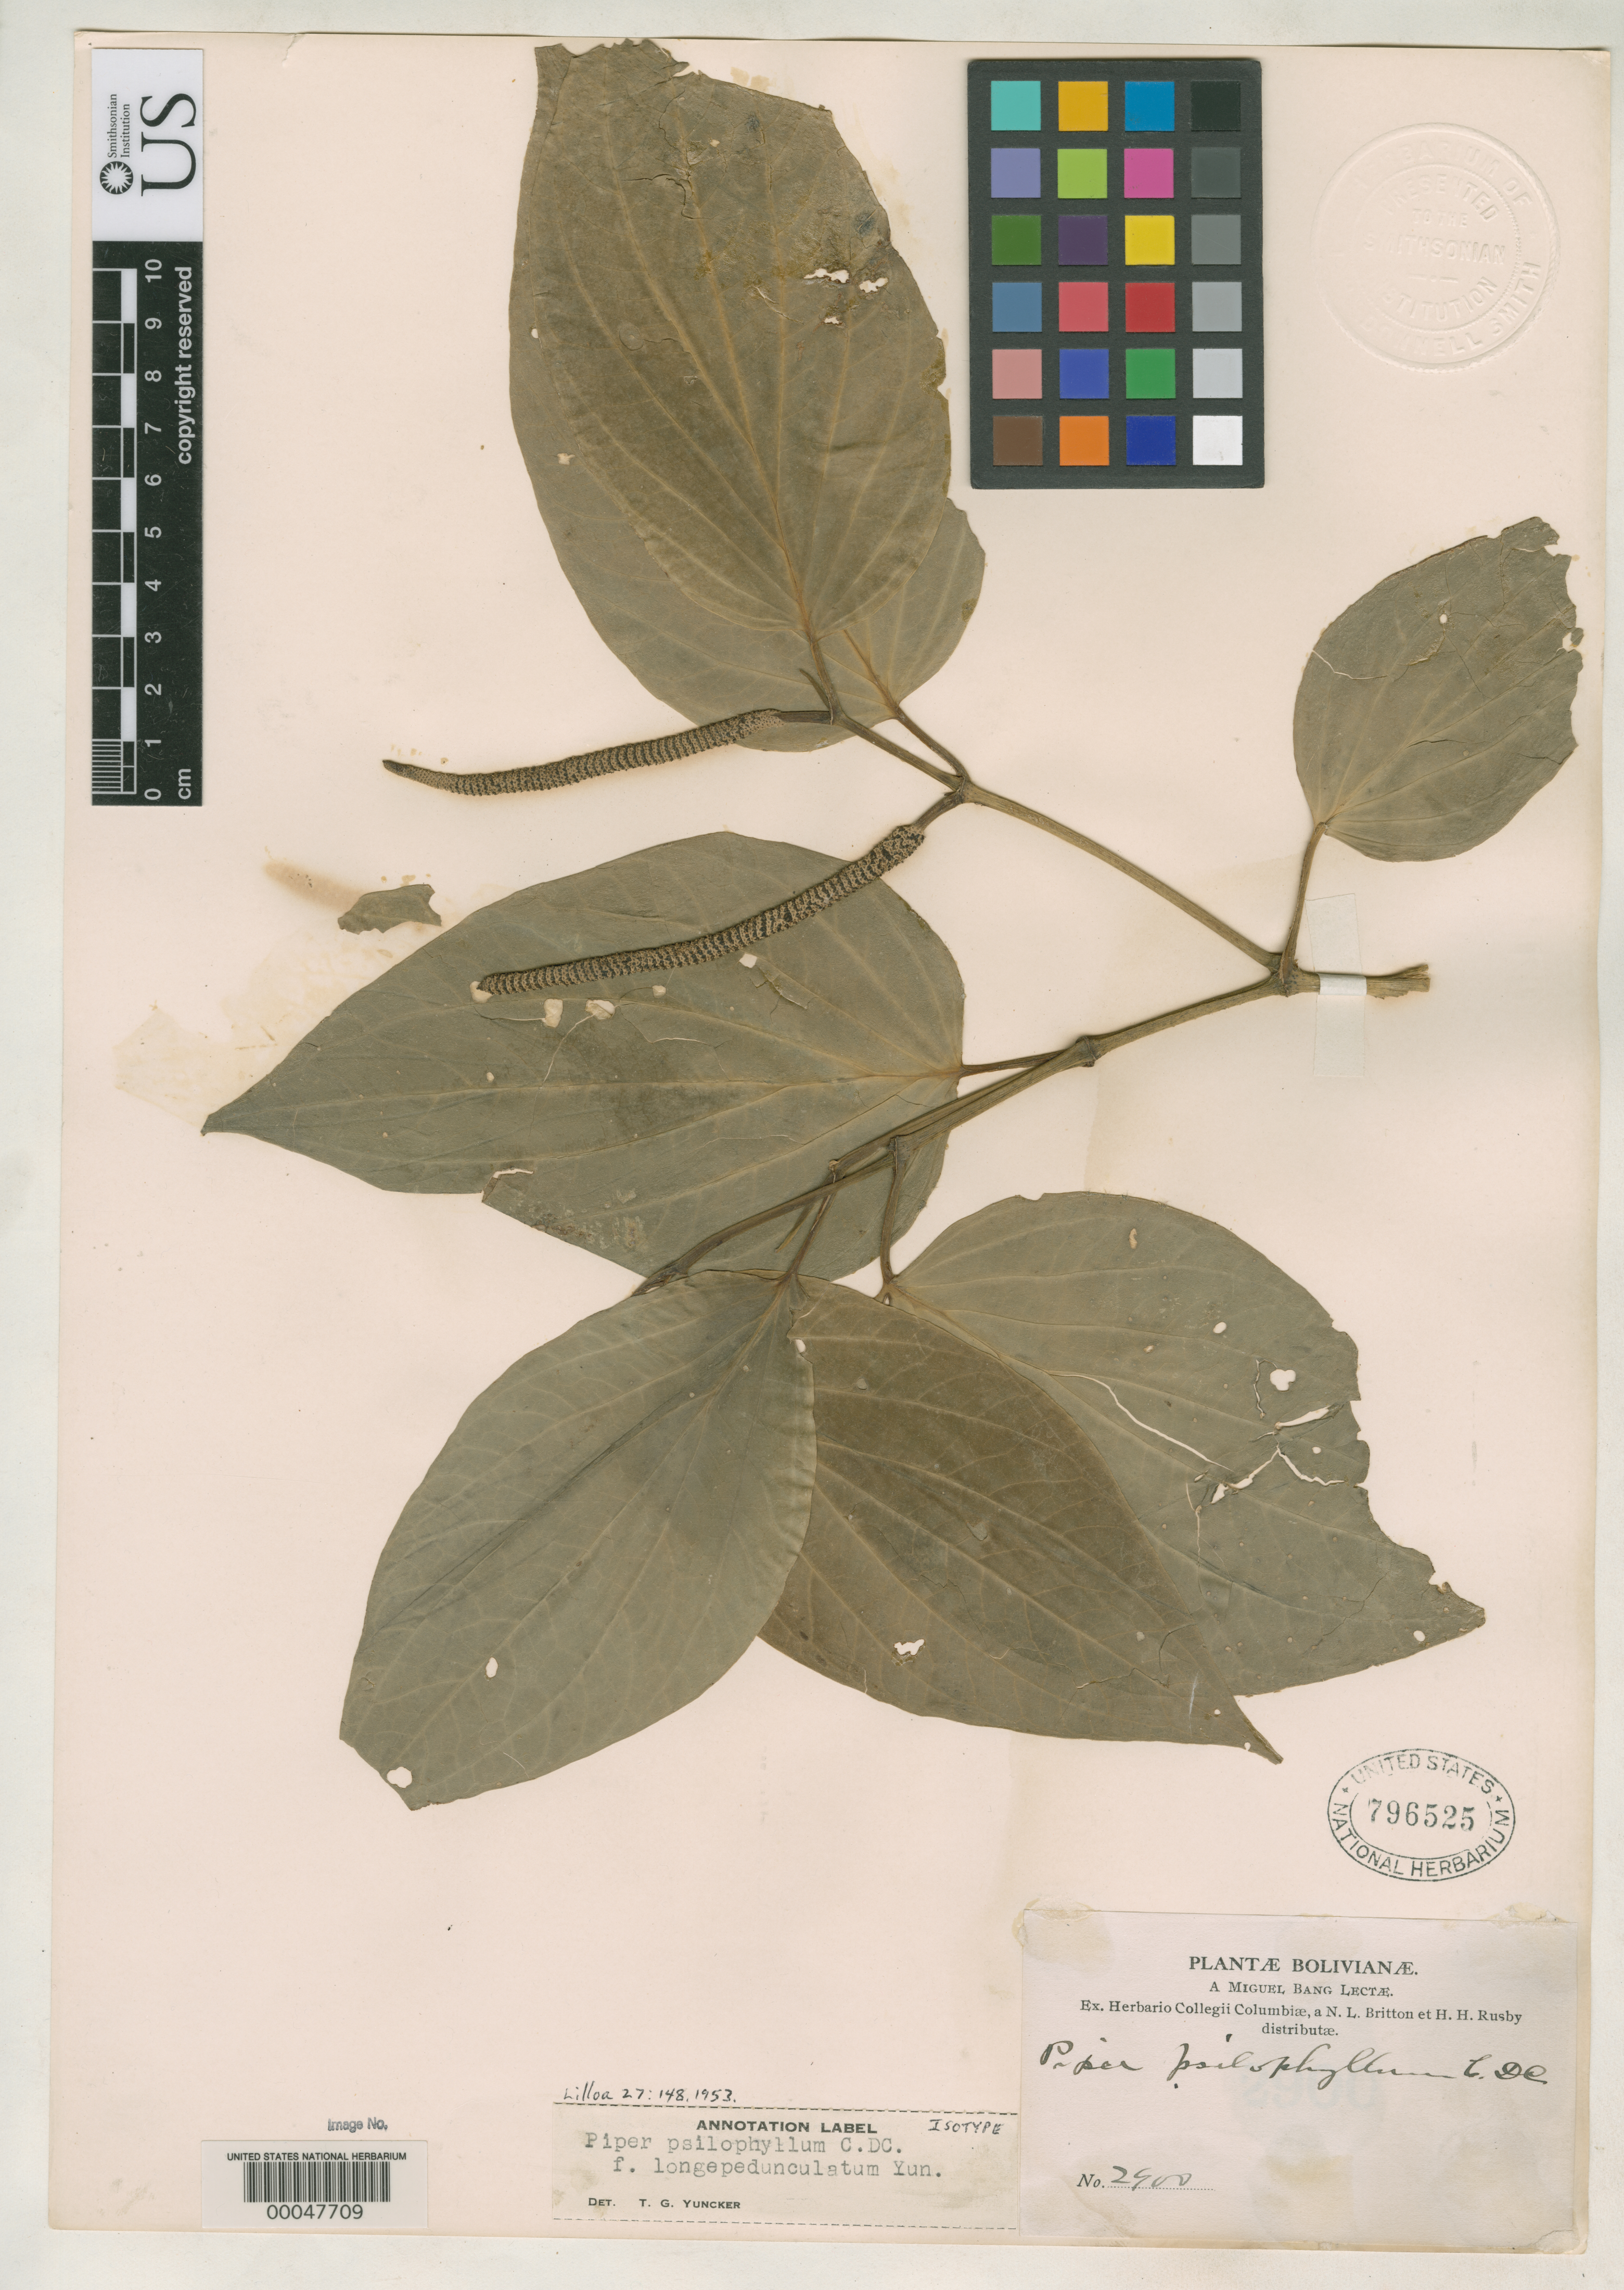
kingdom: Plantae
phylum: Tracheophyta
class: Magnoliopsida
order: Piperales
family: Piperaceae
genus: Piper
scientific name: Piper psilophyllum f. longepedunculatum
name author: Yunck.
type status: Isotype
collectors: M. Bang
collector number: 2900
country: Bolivia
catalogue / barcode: US 796525